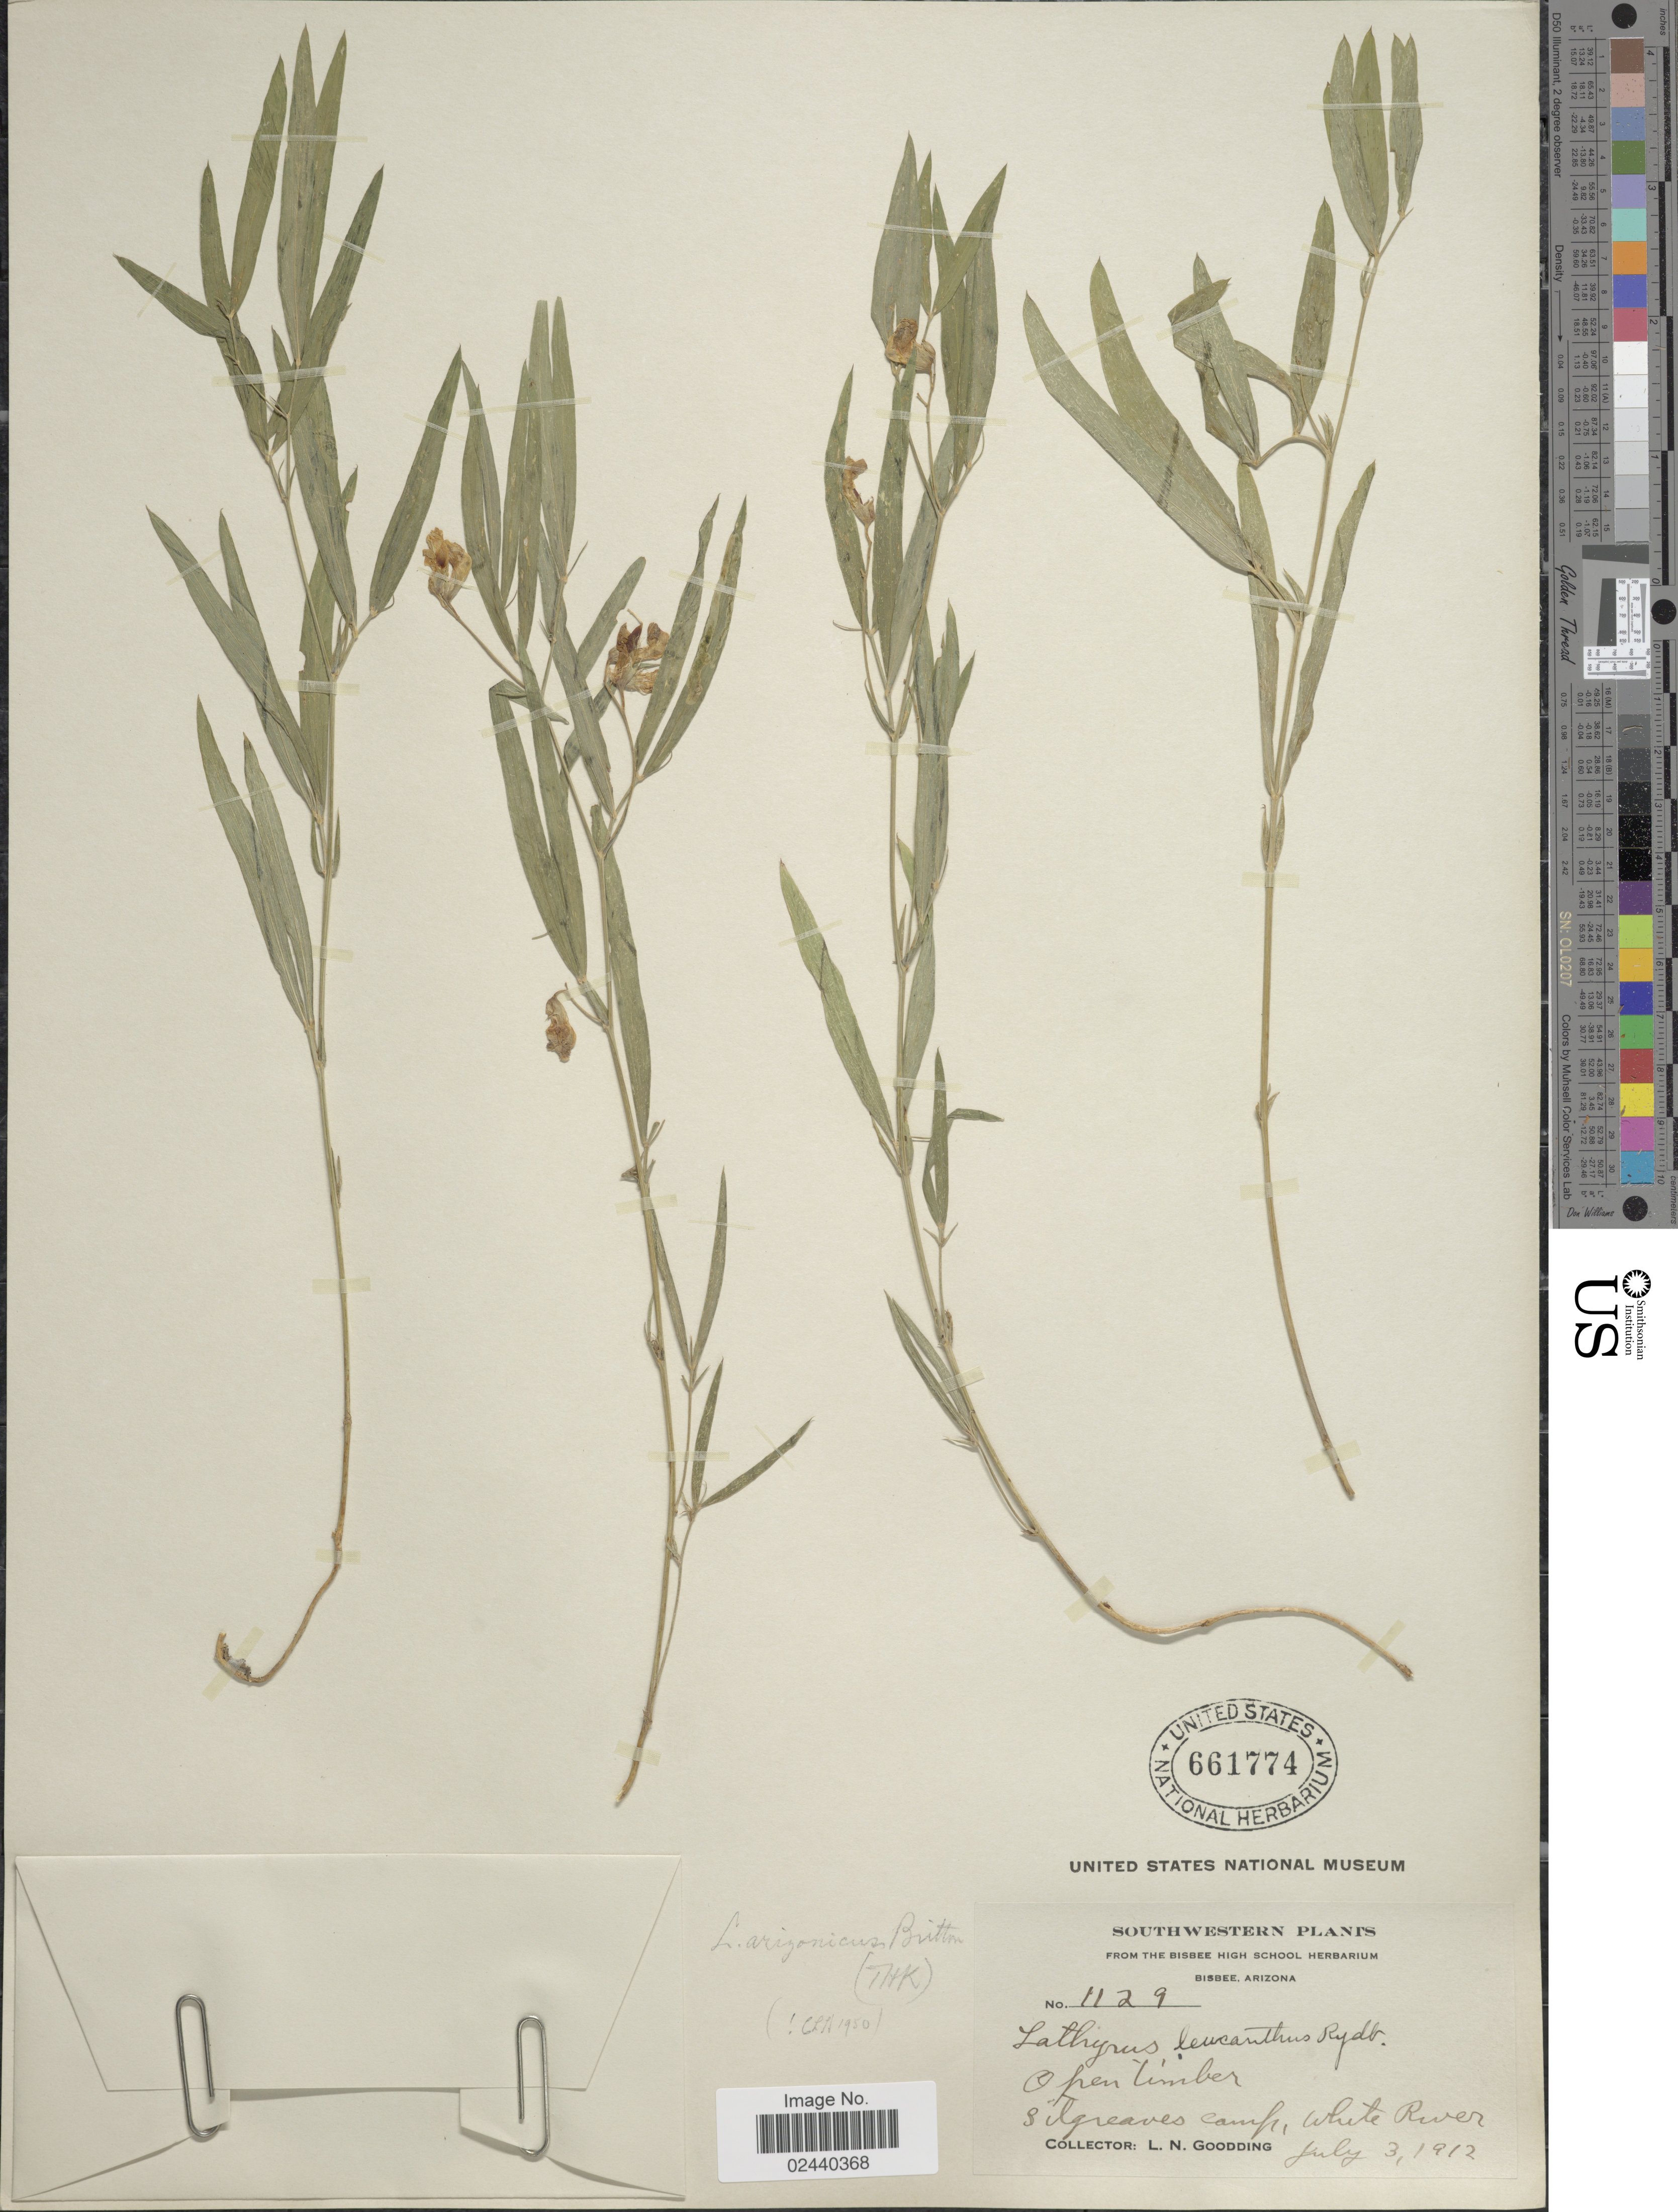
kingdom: Plantae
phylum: Tracheophyta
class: Magnoliopsida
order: Fabales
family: Fabaceae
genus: Lathyrus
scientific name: Lathyrus arizonicus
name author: Britton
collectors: L. N. Goodding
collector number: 1129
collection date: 1912-07-03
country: United States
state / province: Arizona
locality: Southwestern. Open timber. Silgreaves camp, White River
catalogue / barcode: US 661774